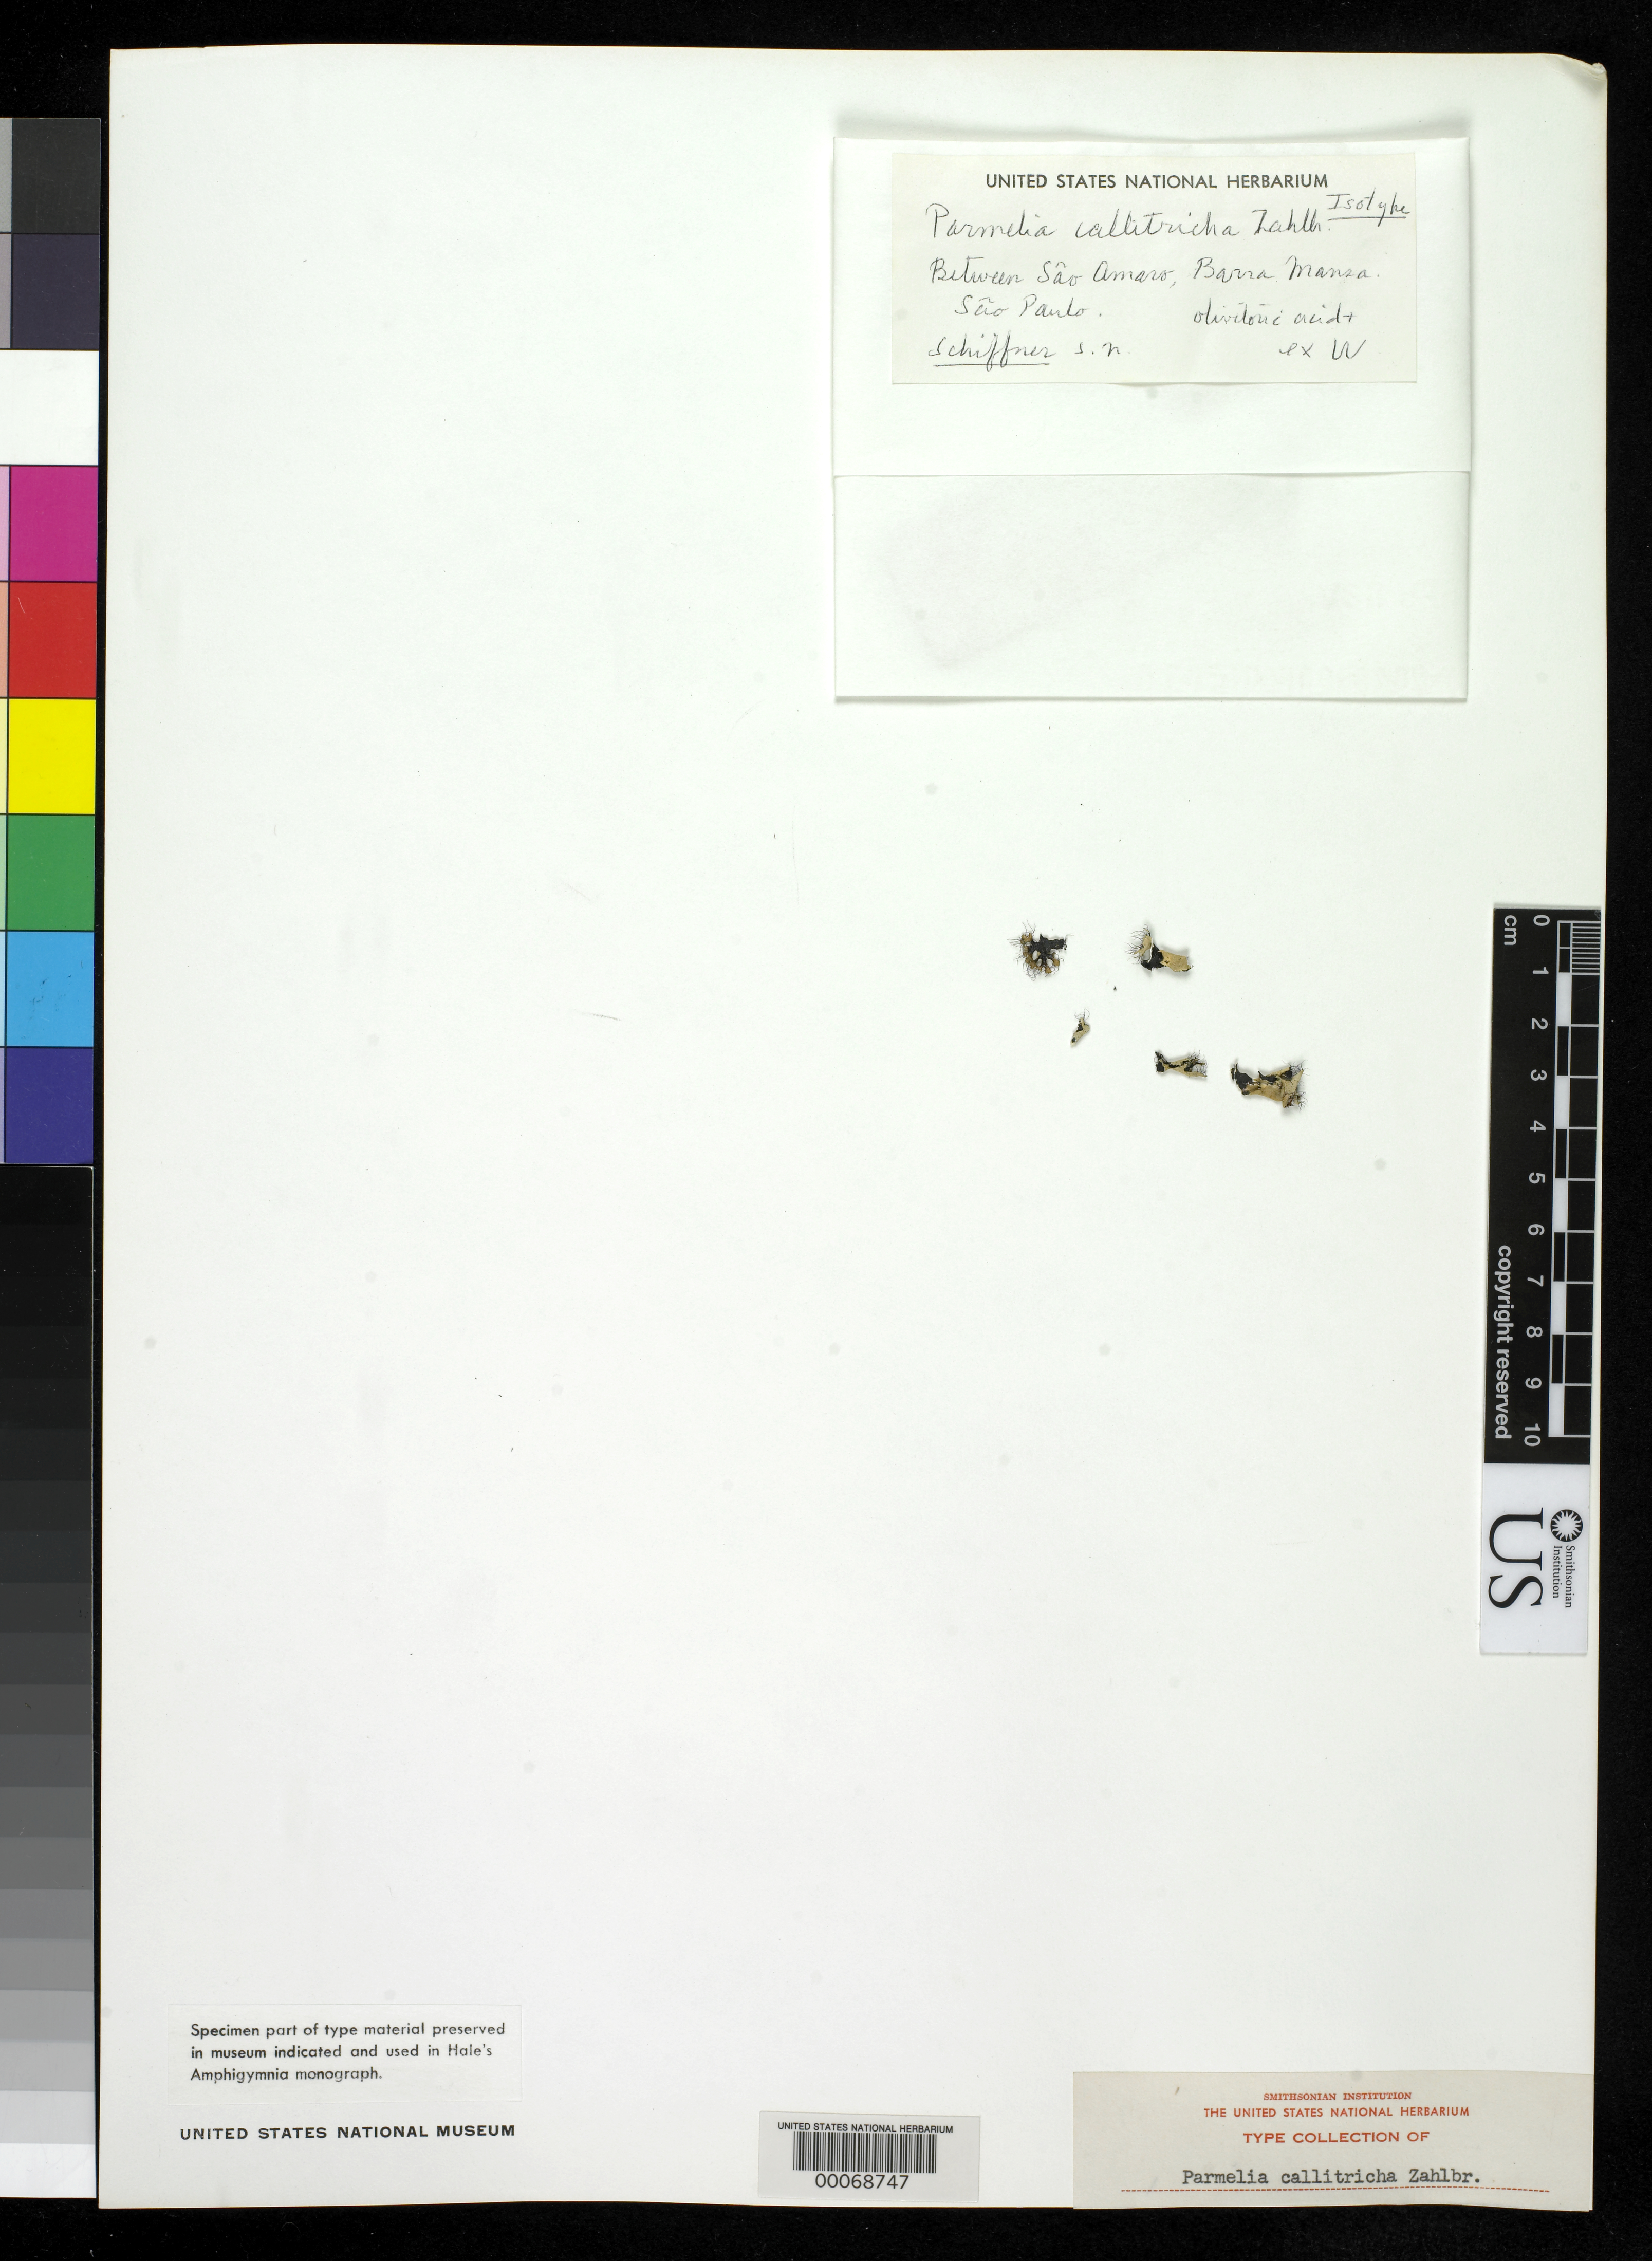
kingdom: Fungi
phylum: Ascomycota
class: Lecanoromycetes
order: Lecanorales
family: Parmeliaceae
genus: Parmelia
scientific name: Parmelia callitricha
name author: Zahlbr.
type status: Isotype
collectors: V. F. Schiffner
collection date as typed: Jun 1901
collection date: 1901-06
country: Brazil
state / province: São Paulo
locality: Between Sao Amaro & Barra Mansa, near Palmeiras de Sao Lourenzo.